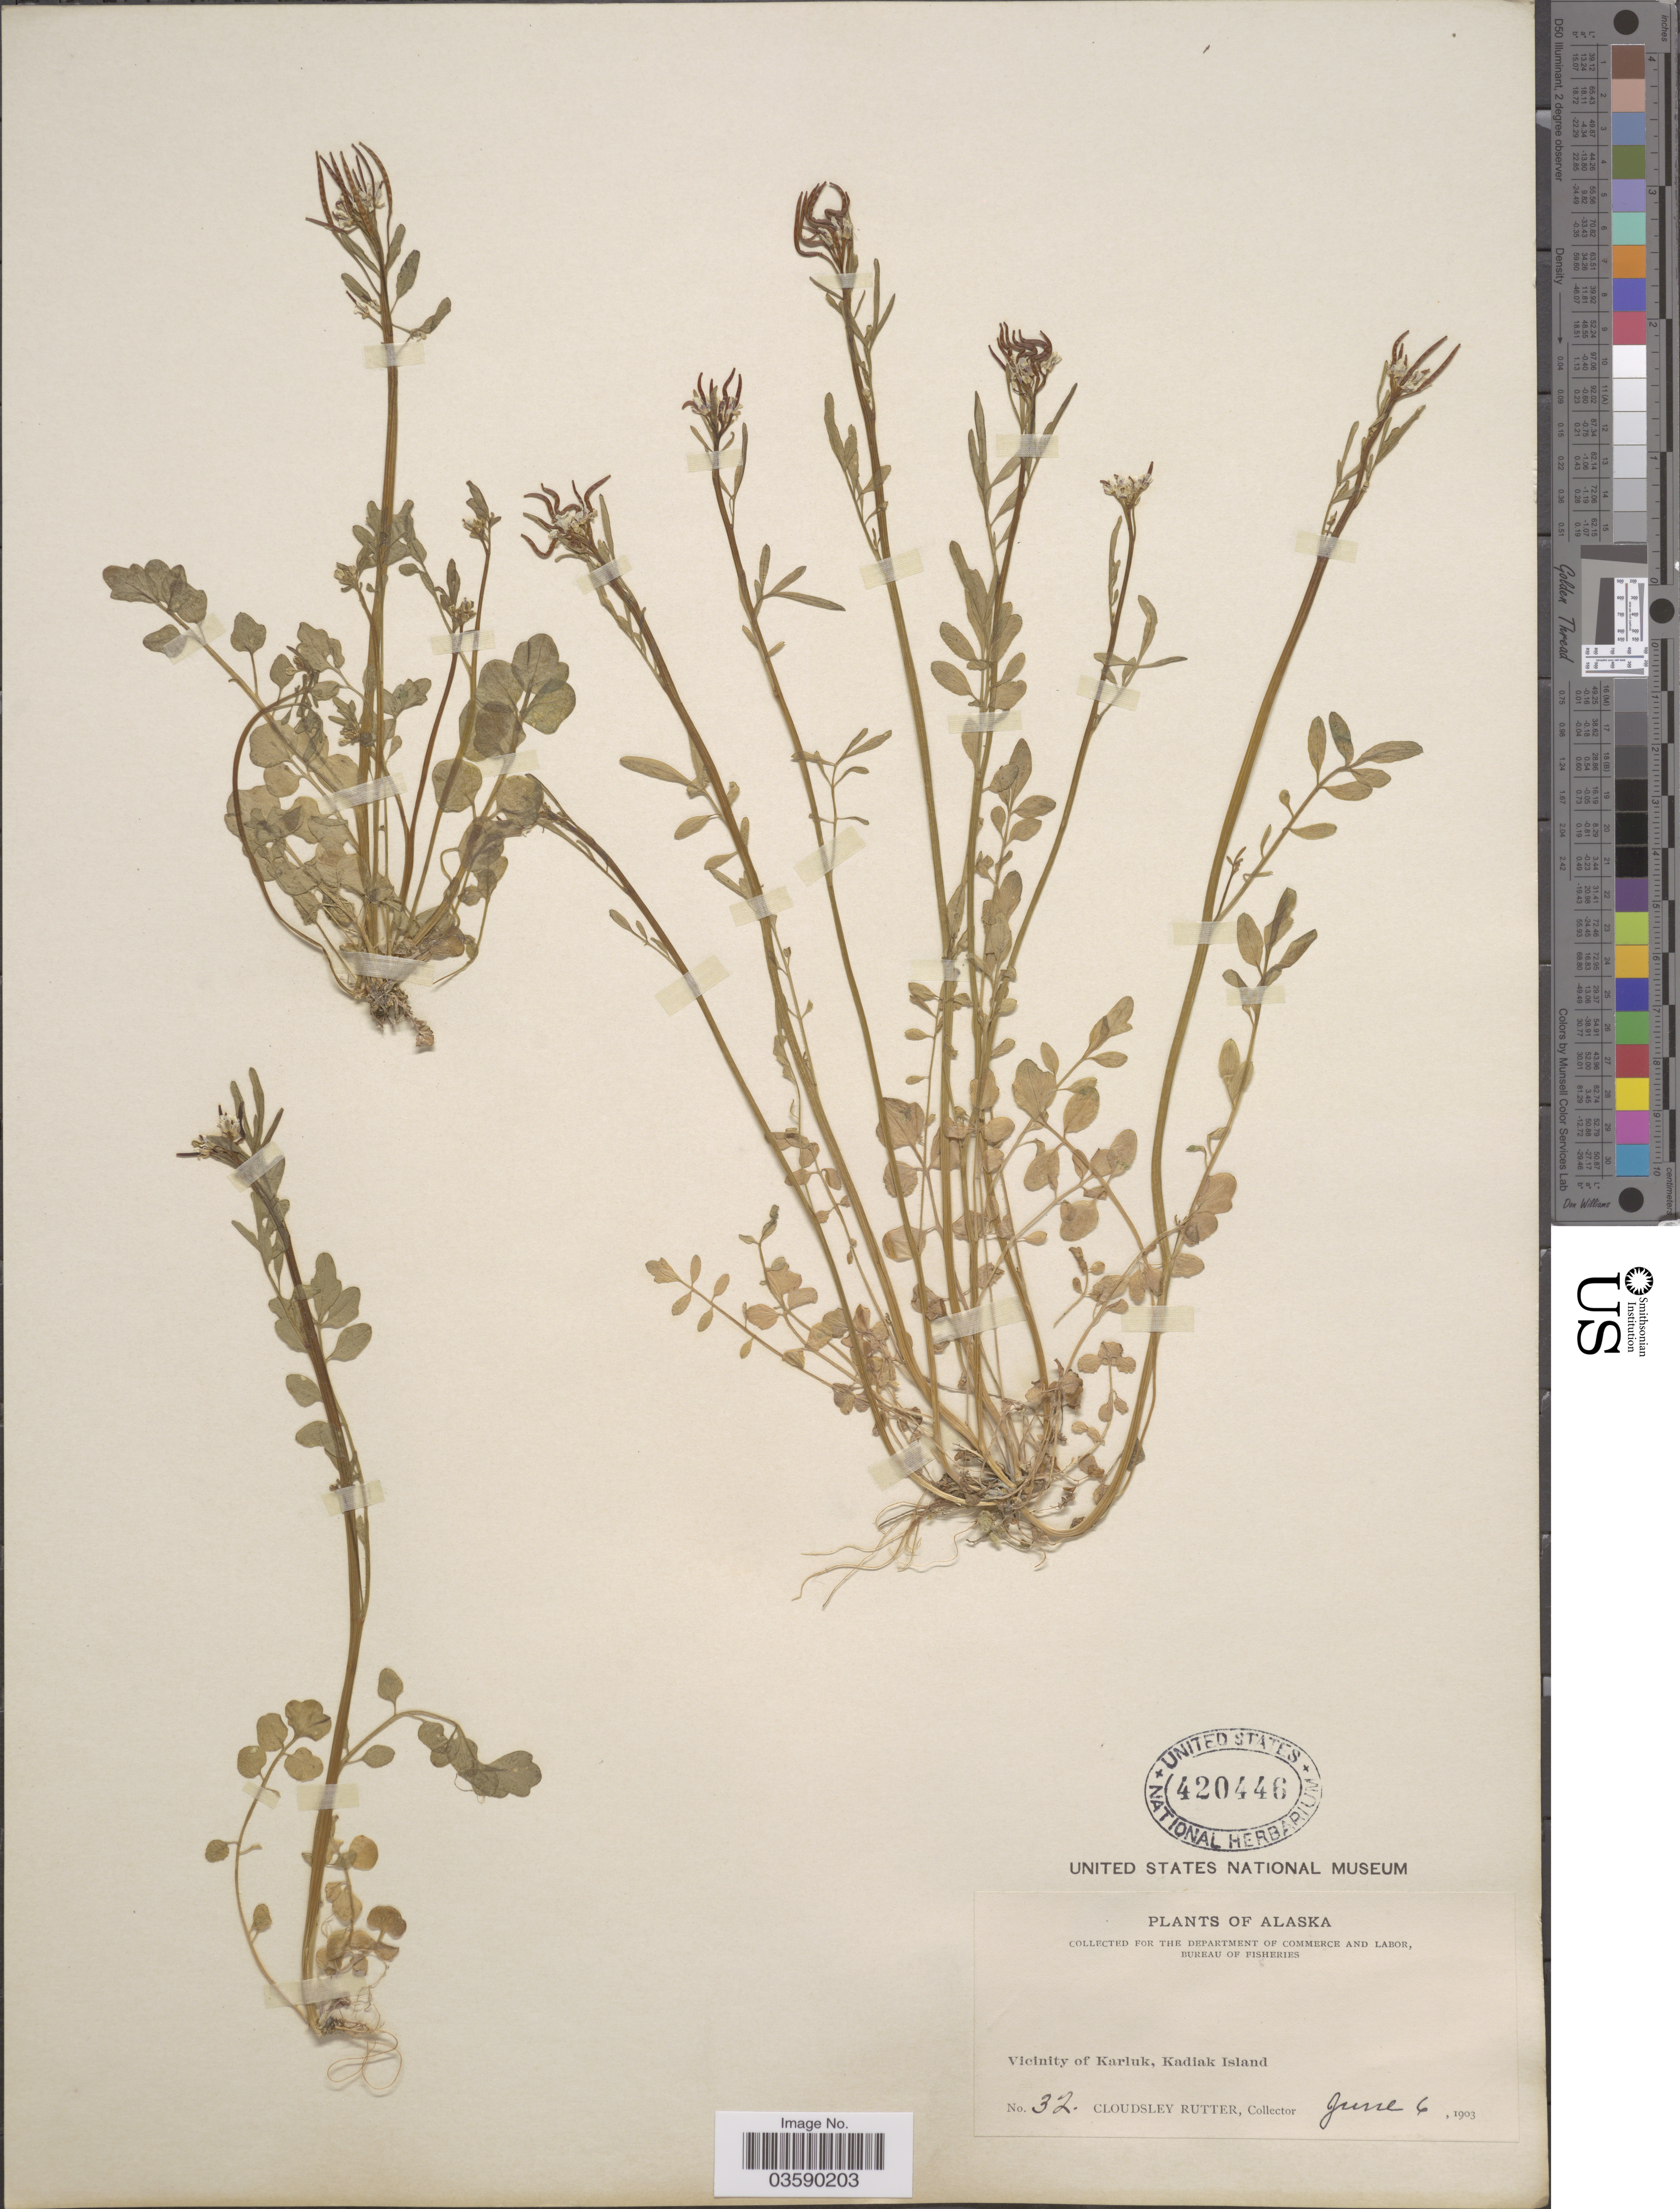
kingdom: Plantae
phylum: Tracheophyta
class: Magnoliopsida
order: Brassicales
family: Brassicaceae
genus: Cardamine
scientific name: Cardamine umbellata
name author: Greene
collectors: C. Rutter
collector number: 32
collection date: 1903-06-06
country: United States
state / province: Alaska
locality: Vicinity of Karluk, Kadiak Island.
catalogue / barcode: US 420446